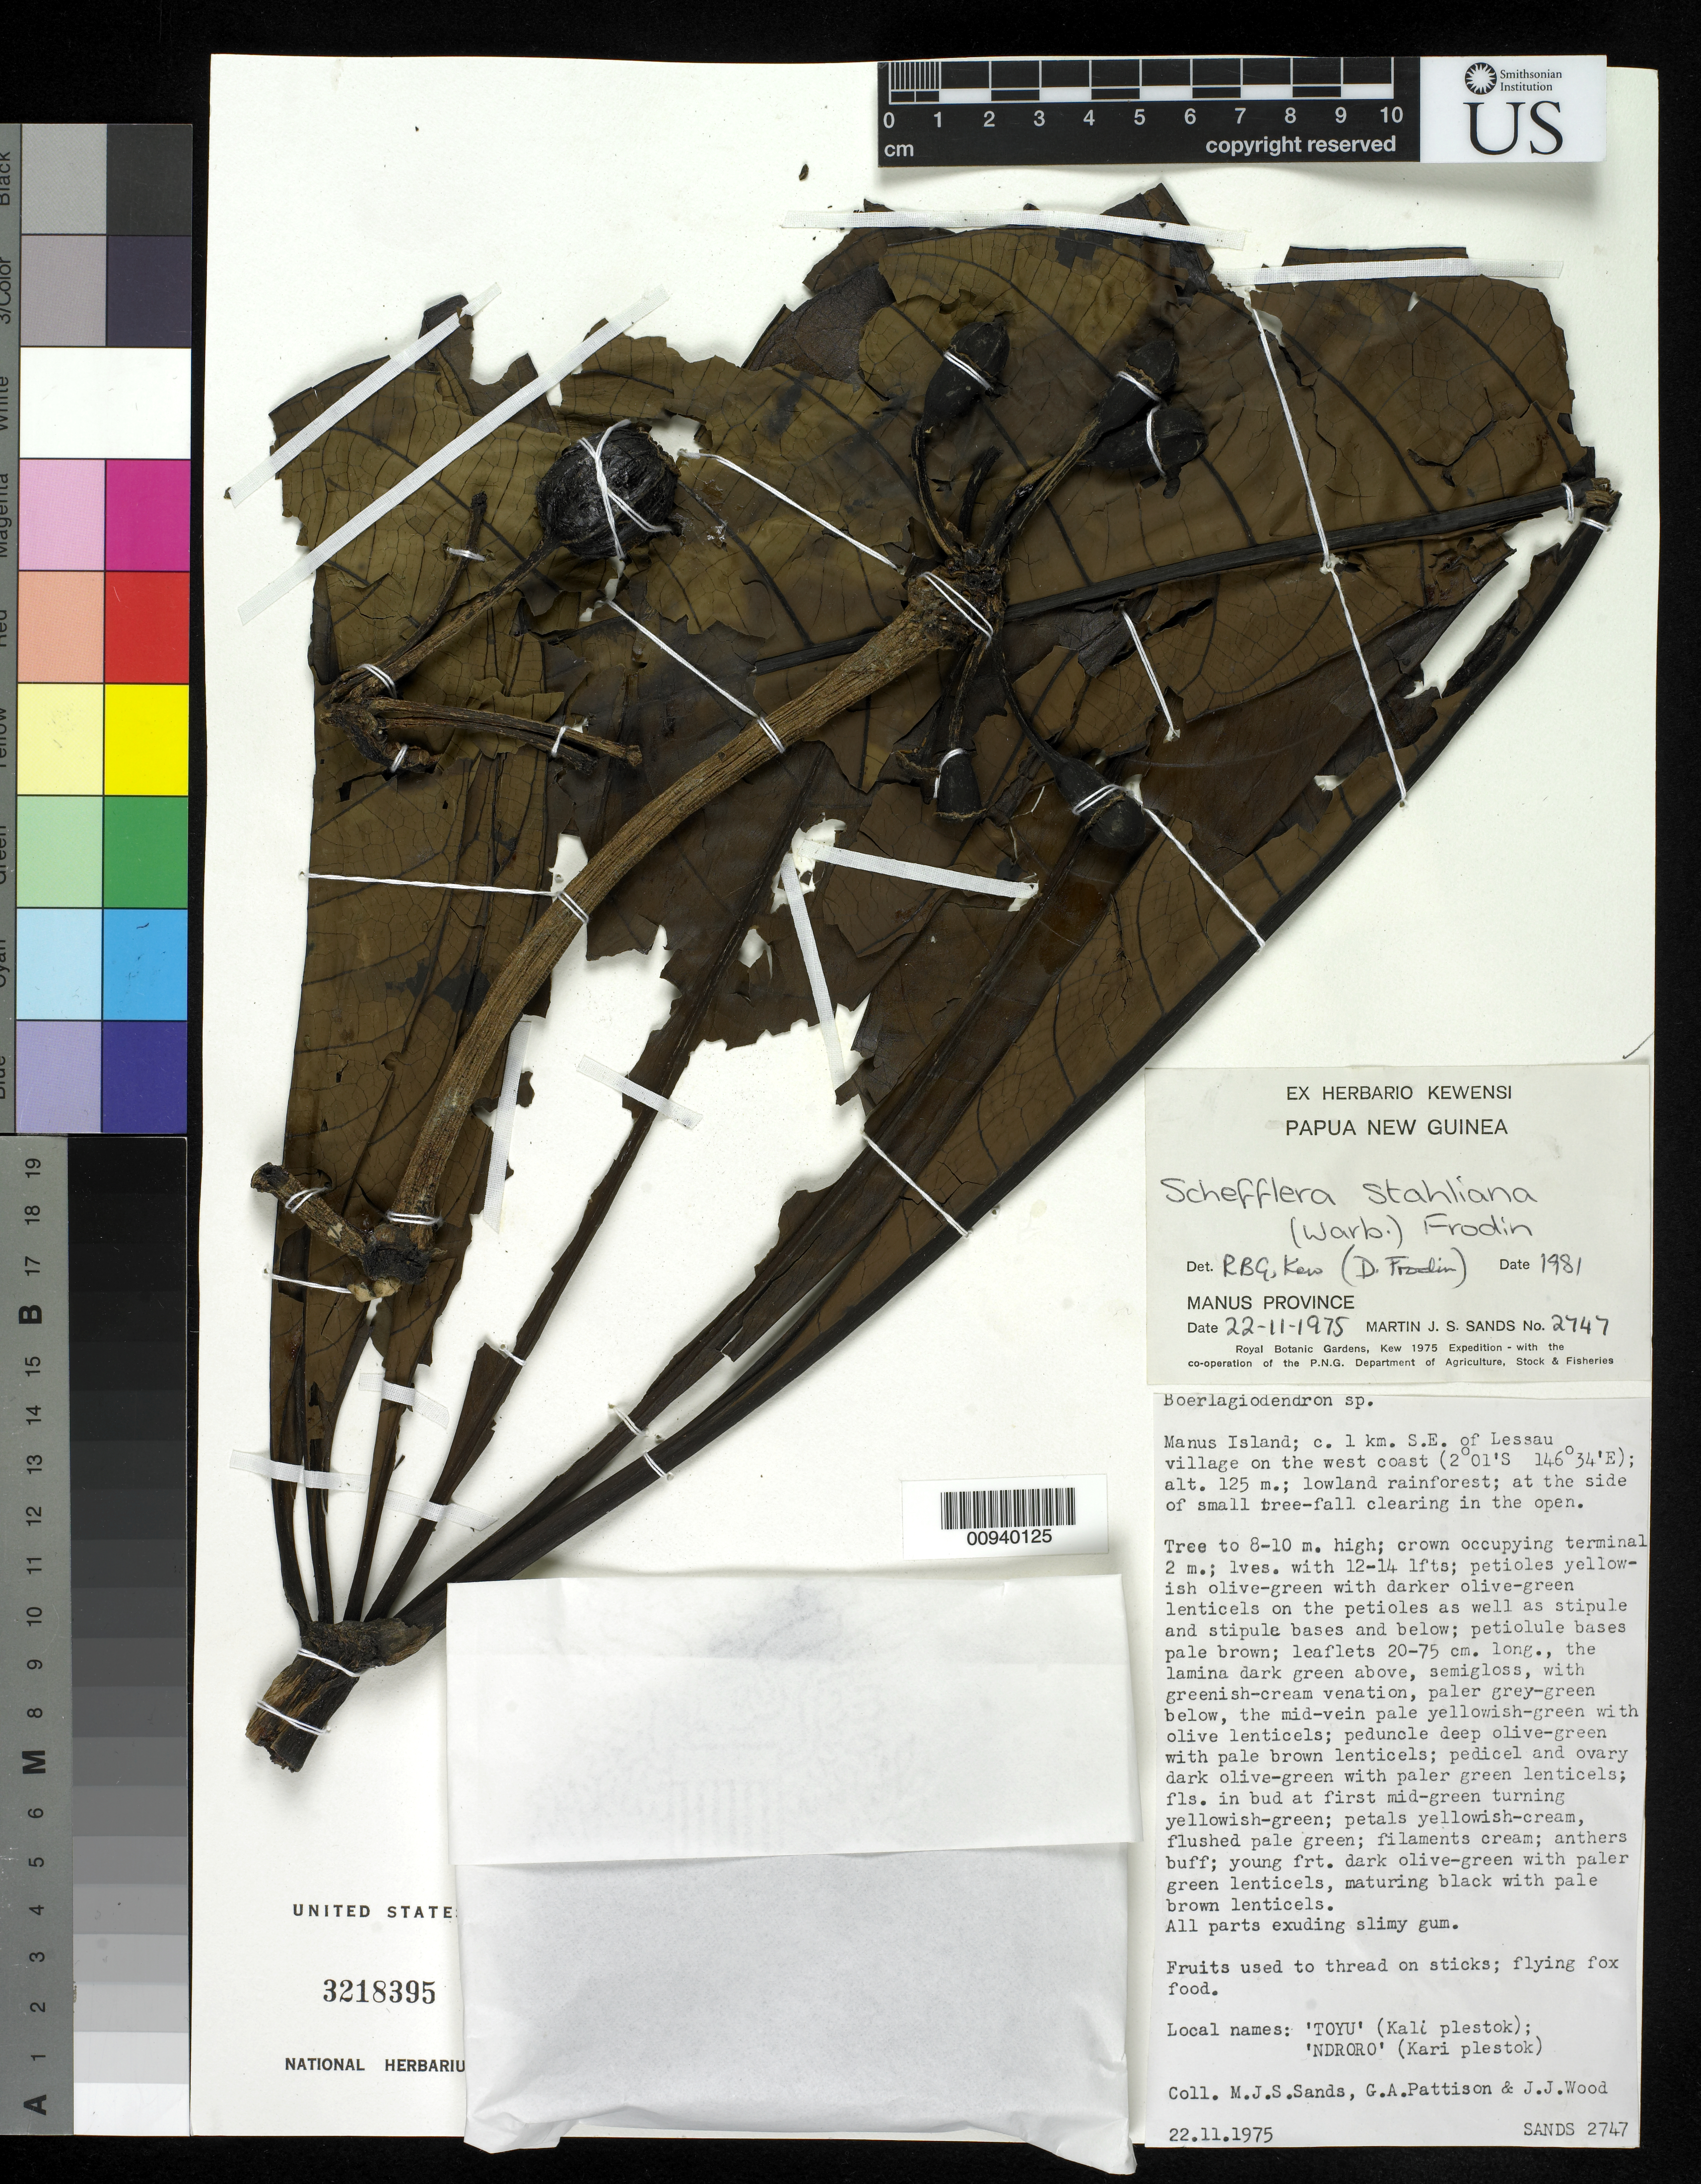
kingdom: Plantae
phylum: Tracheophyta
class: Magnoliopsida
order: Apiales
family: Araliaceae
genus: Schefflera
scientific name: Schefflera stahliana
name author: (Warb.) Frodin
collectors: M. Sands, G. Pattison & J. Wood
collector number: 2747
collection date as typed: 22 Nov 1975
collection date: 1975-11-22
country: Papua New Guinea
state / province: Manus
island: Manus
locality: C. 1 km SE of Lessau village on the W coast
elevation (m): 125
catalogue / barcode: US 3218395